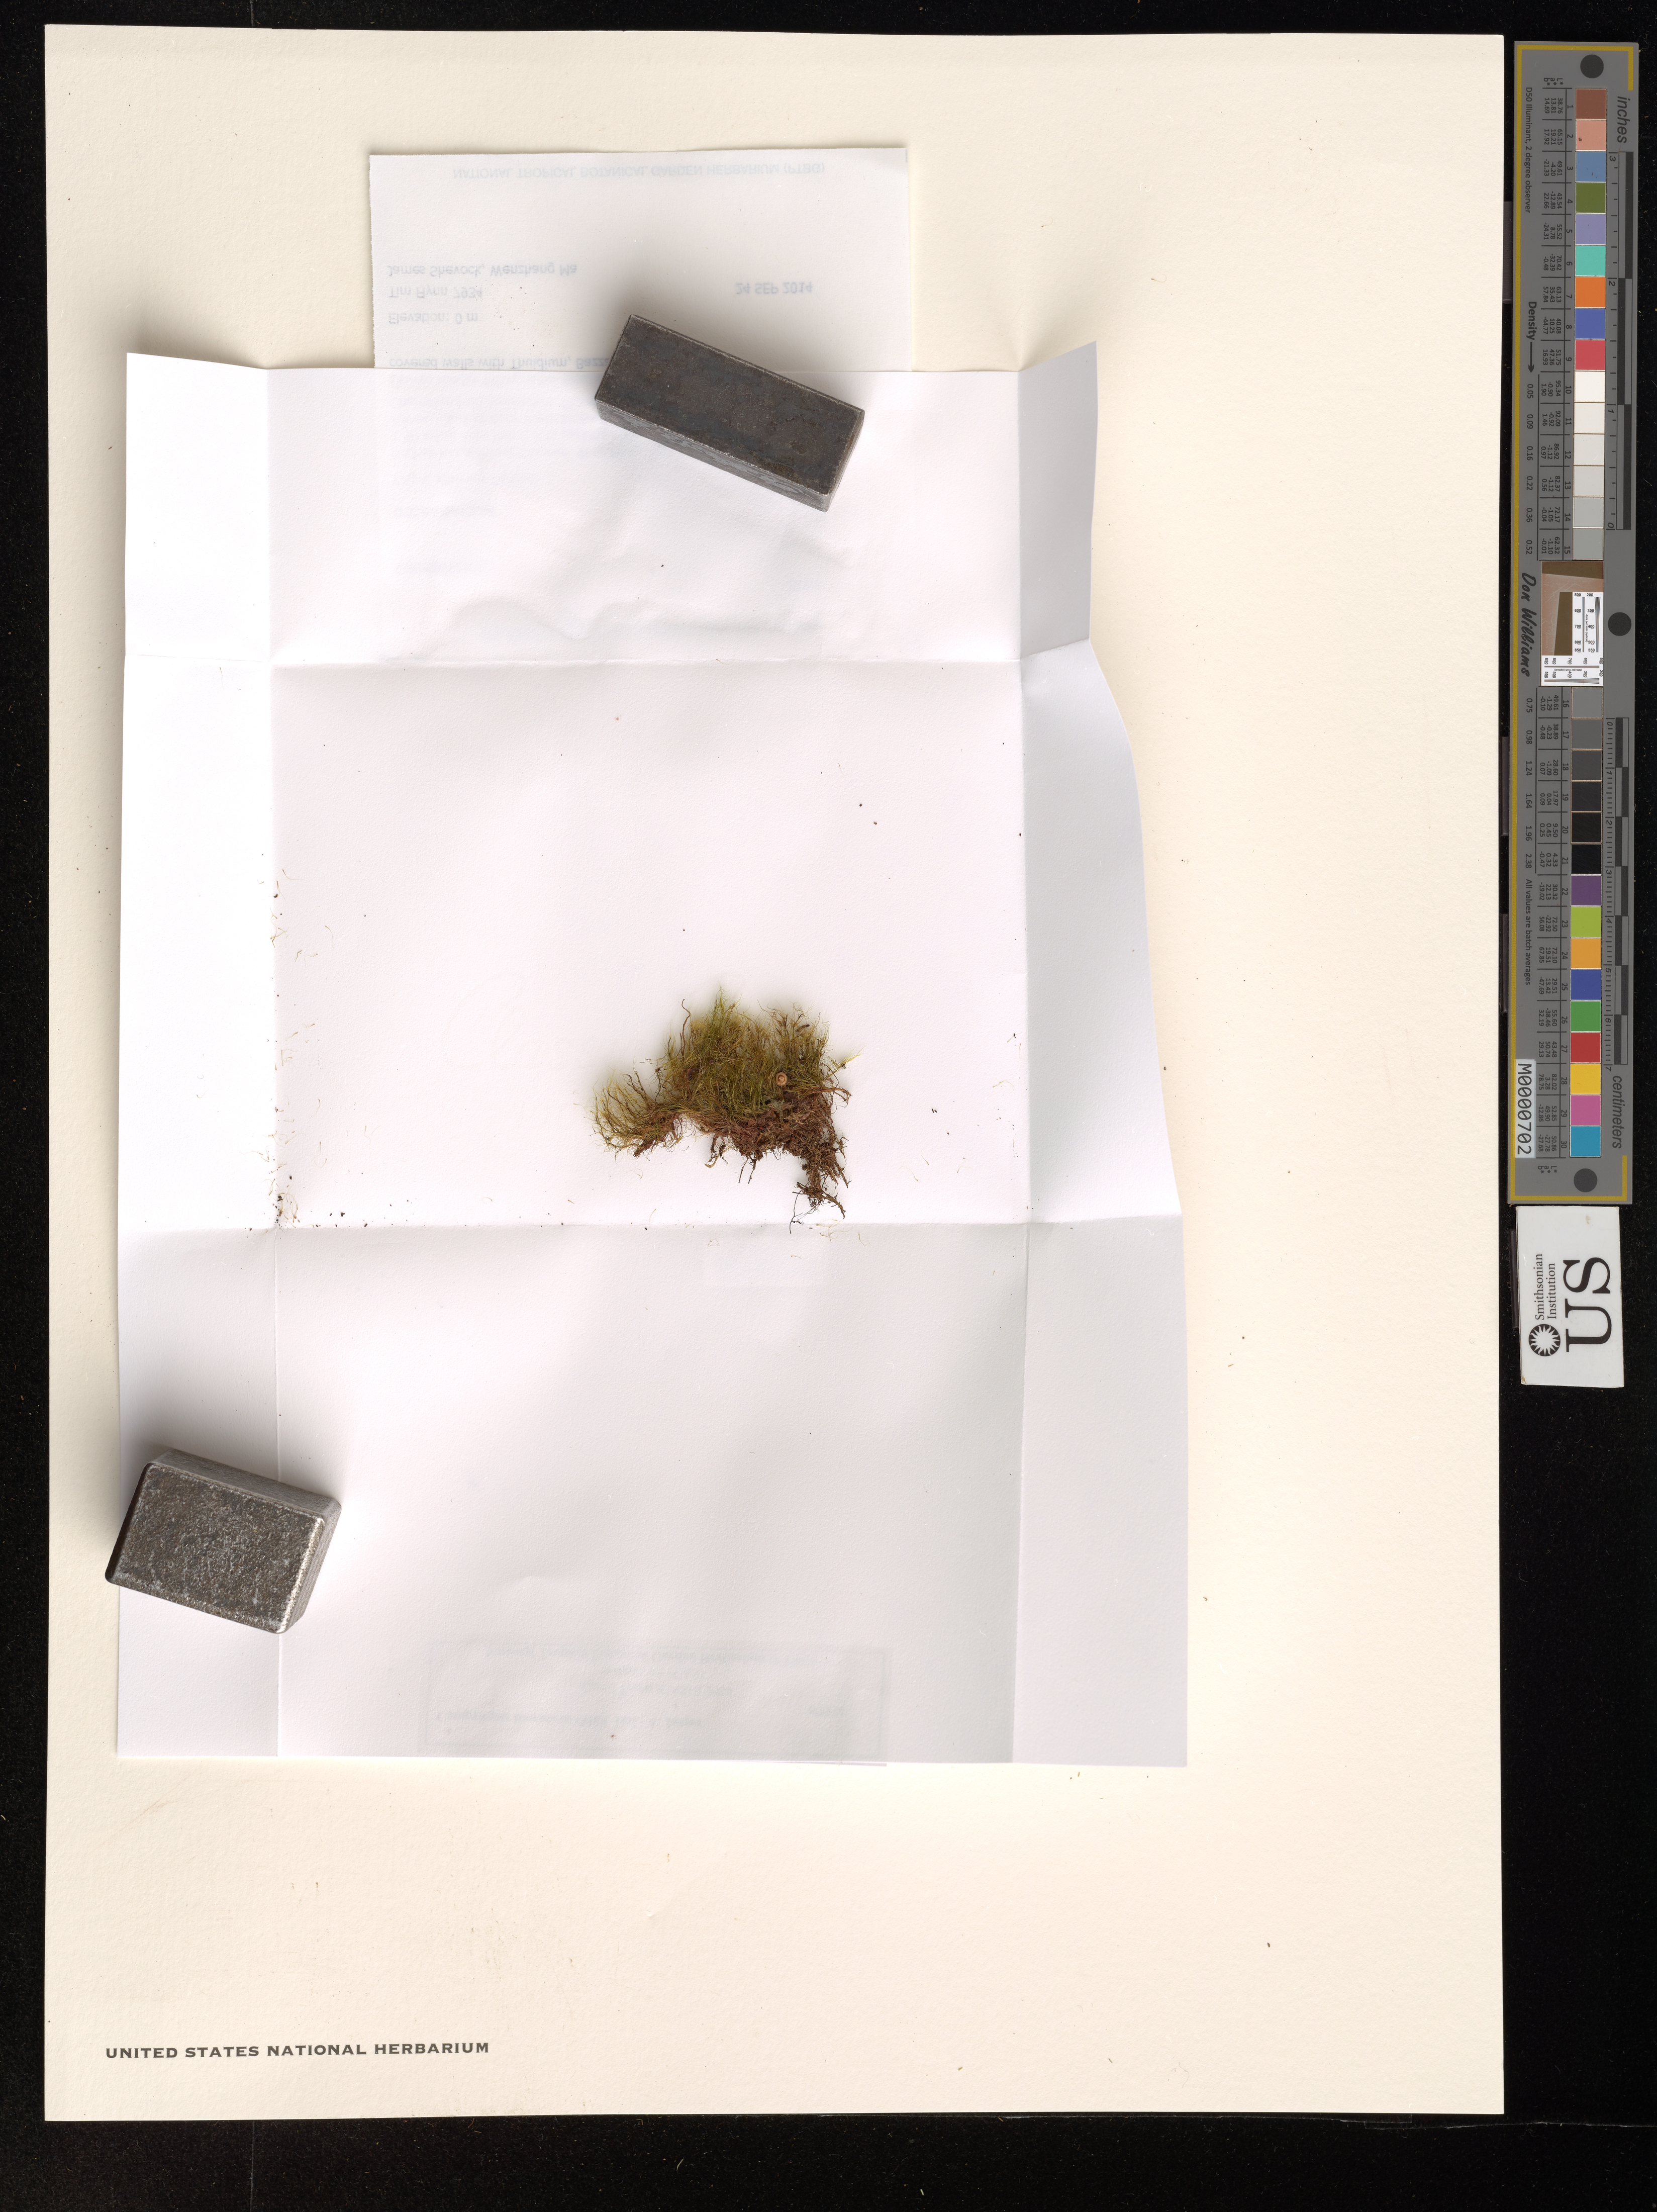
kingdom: Plantae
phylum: Bryophyta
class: Bryopsida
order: Dicranales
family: Leucobryaceae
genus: Campylopus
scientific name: Campylopus hawaiicus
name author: (Müll. Hal.) A. Jaeger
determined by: Toren, David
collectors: T. Flynn, J. R. Shevock & M. Wenzhang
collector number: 7934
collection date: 2014-09-24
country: United States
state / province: Hawaii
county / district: Kauai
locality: The Hawaiian Islands. Kauai Waimea District. Na Pali-Kona Forest Reserve. W of Pihea Trail between 1.25 and 1.50 miles from Puu O Kila parking area.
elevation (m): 0